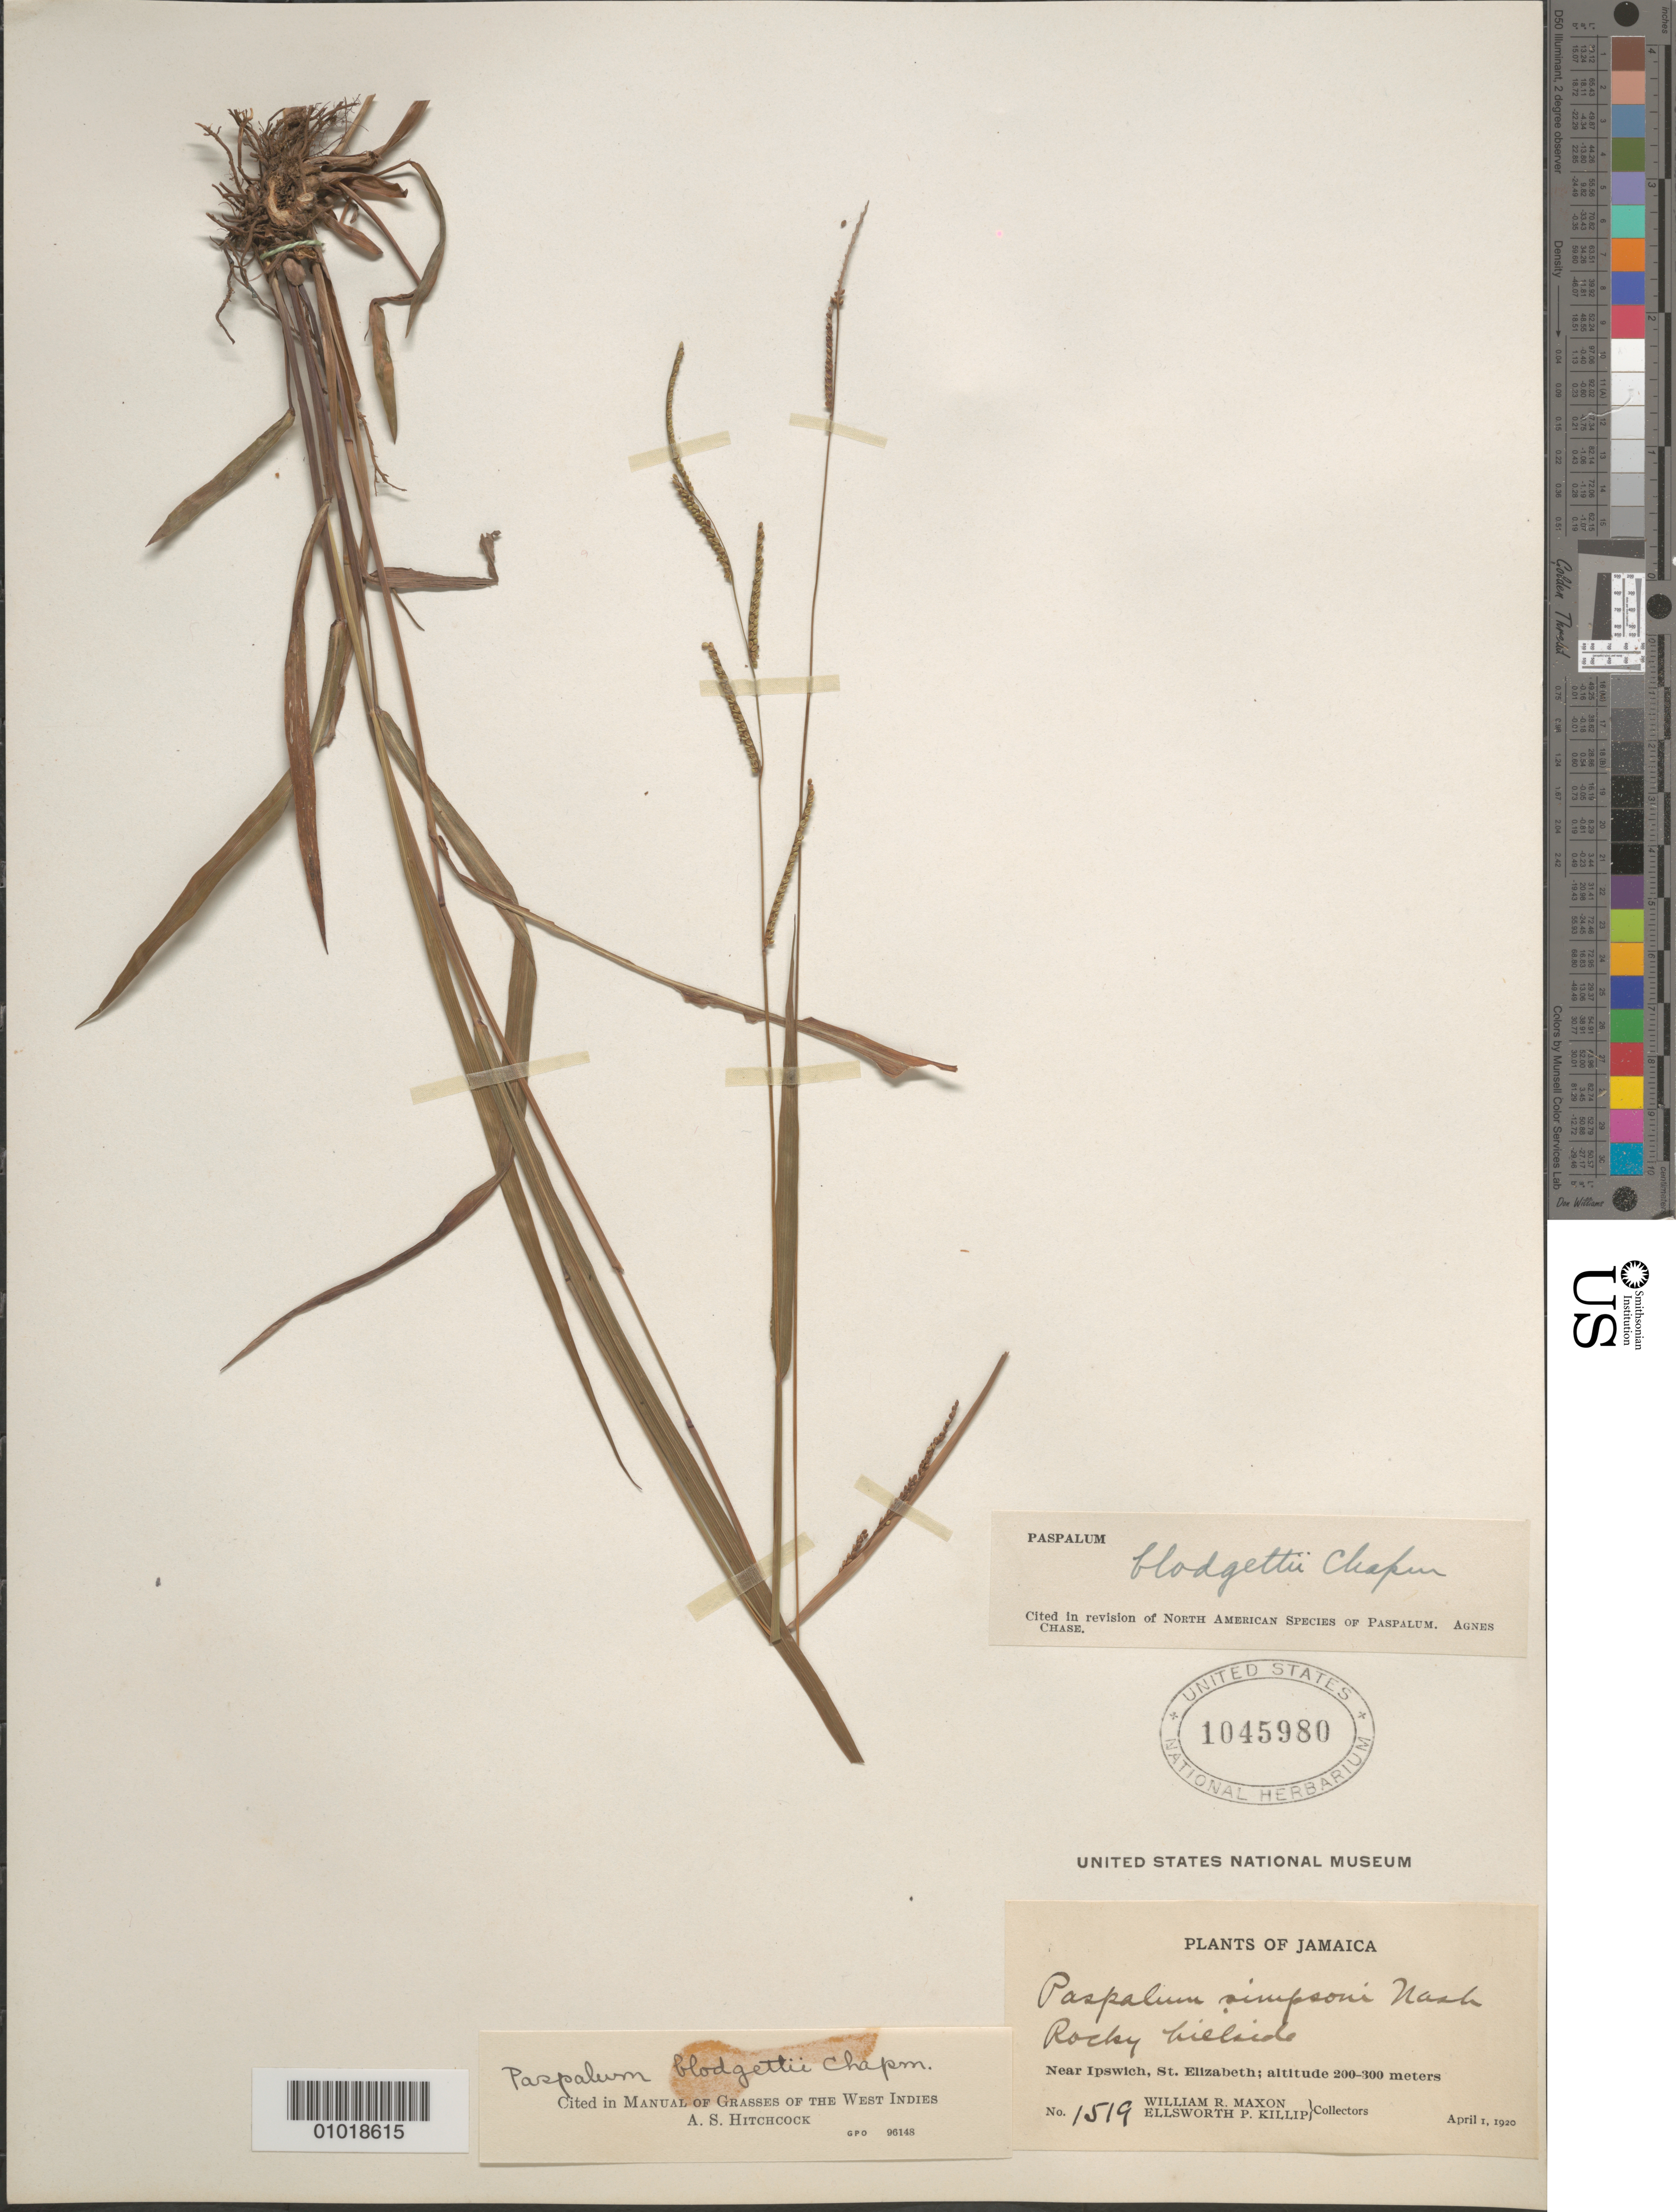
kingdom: Plantae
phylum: Tracheophyta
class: Liliopsida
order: Poales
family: Poaceae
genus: Paspalum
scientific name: Paspalum blodgettii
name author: Chapm.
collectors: W. R. Maxon & E. P. Killip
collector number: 1519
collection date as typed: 01 Apr 1920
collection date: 1920-04-01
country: Jamaica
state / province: Saint Elizabeth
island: Jamaica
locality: On rocky hillsides near Ipswich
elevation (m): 200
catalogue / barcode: US 1045980